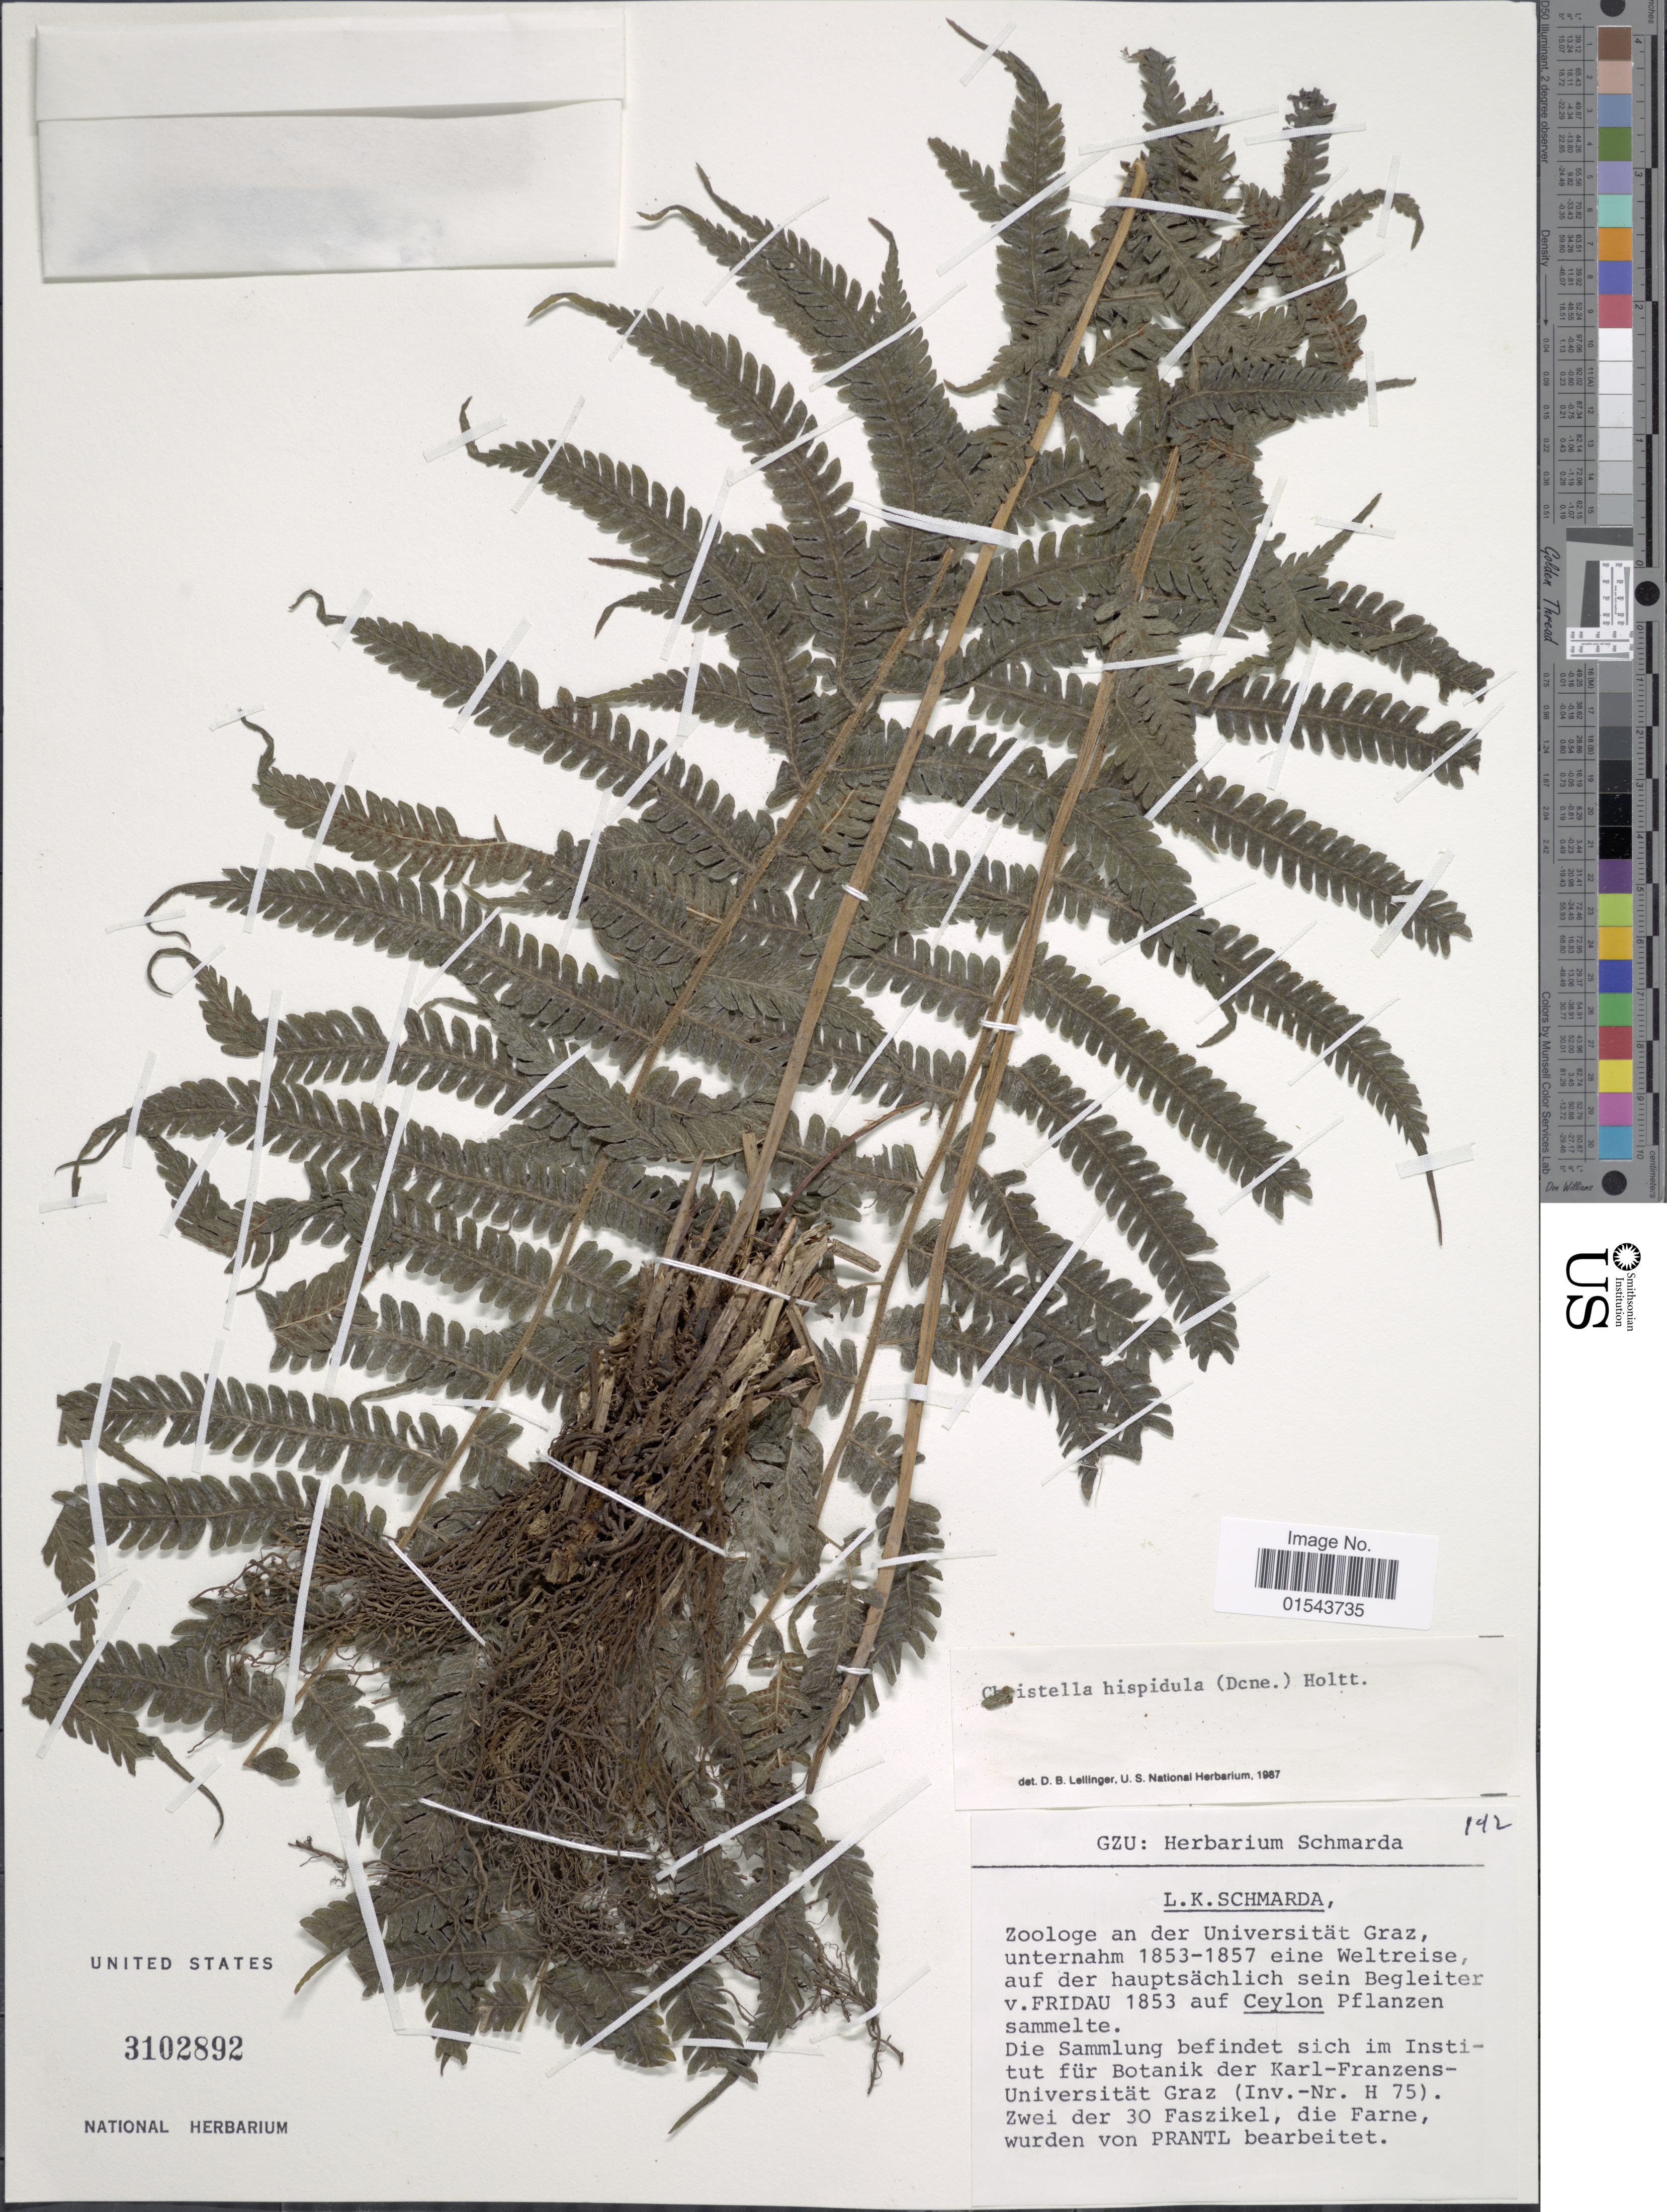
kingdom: Plantae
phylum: Tracheophyta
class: Polypodiopsida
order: Polypodiales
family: Thelypteridaceae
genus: Christella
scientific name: Christella hispidula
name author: (Decne.) Holttum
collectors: L. Schmarda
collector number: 192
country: Sri Lanka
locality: Ceylon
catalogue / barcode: US 3102892